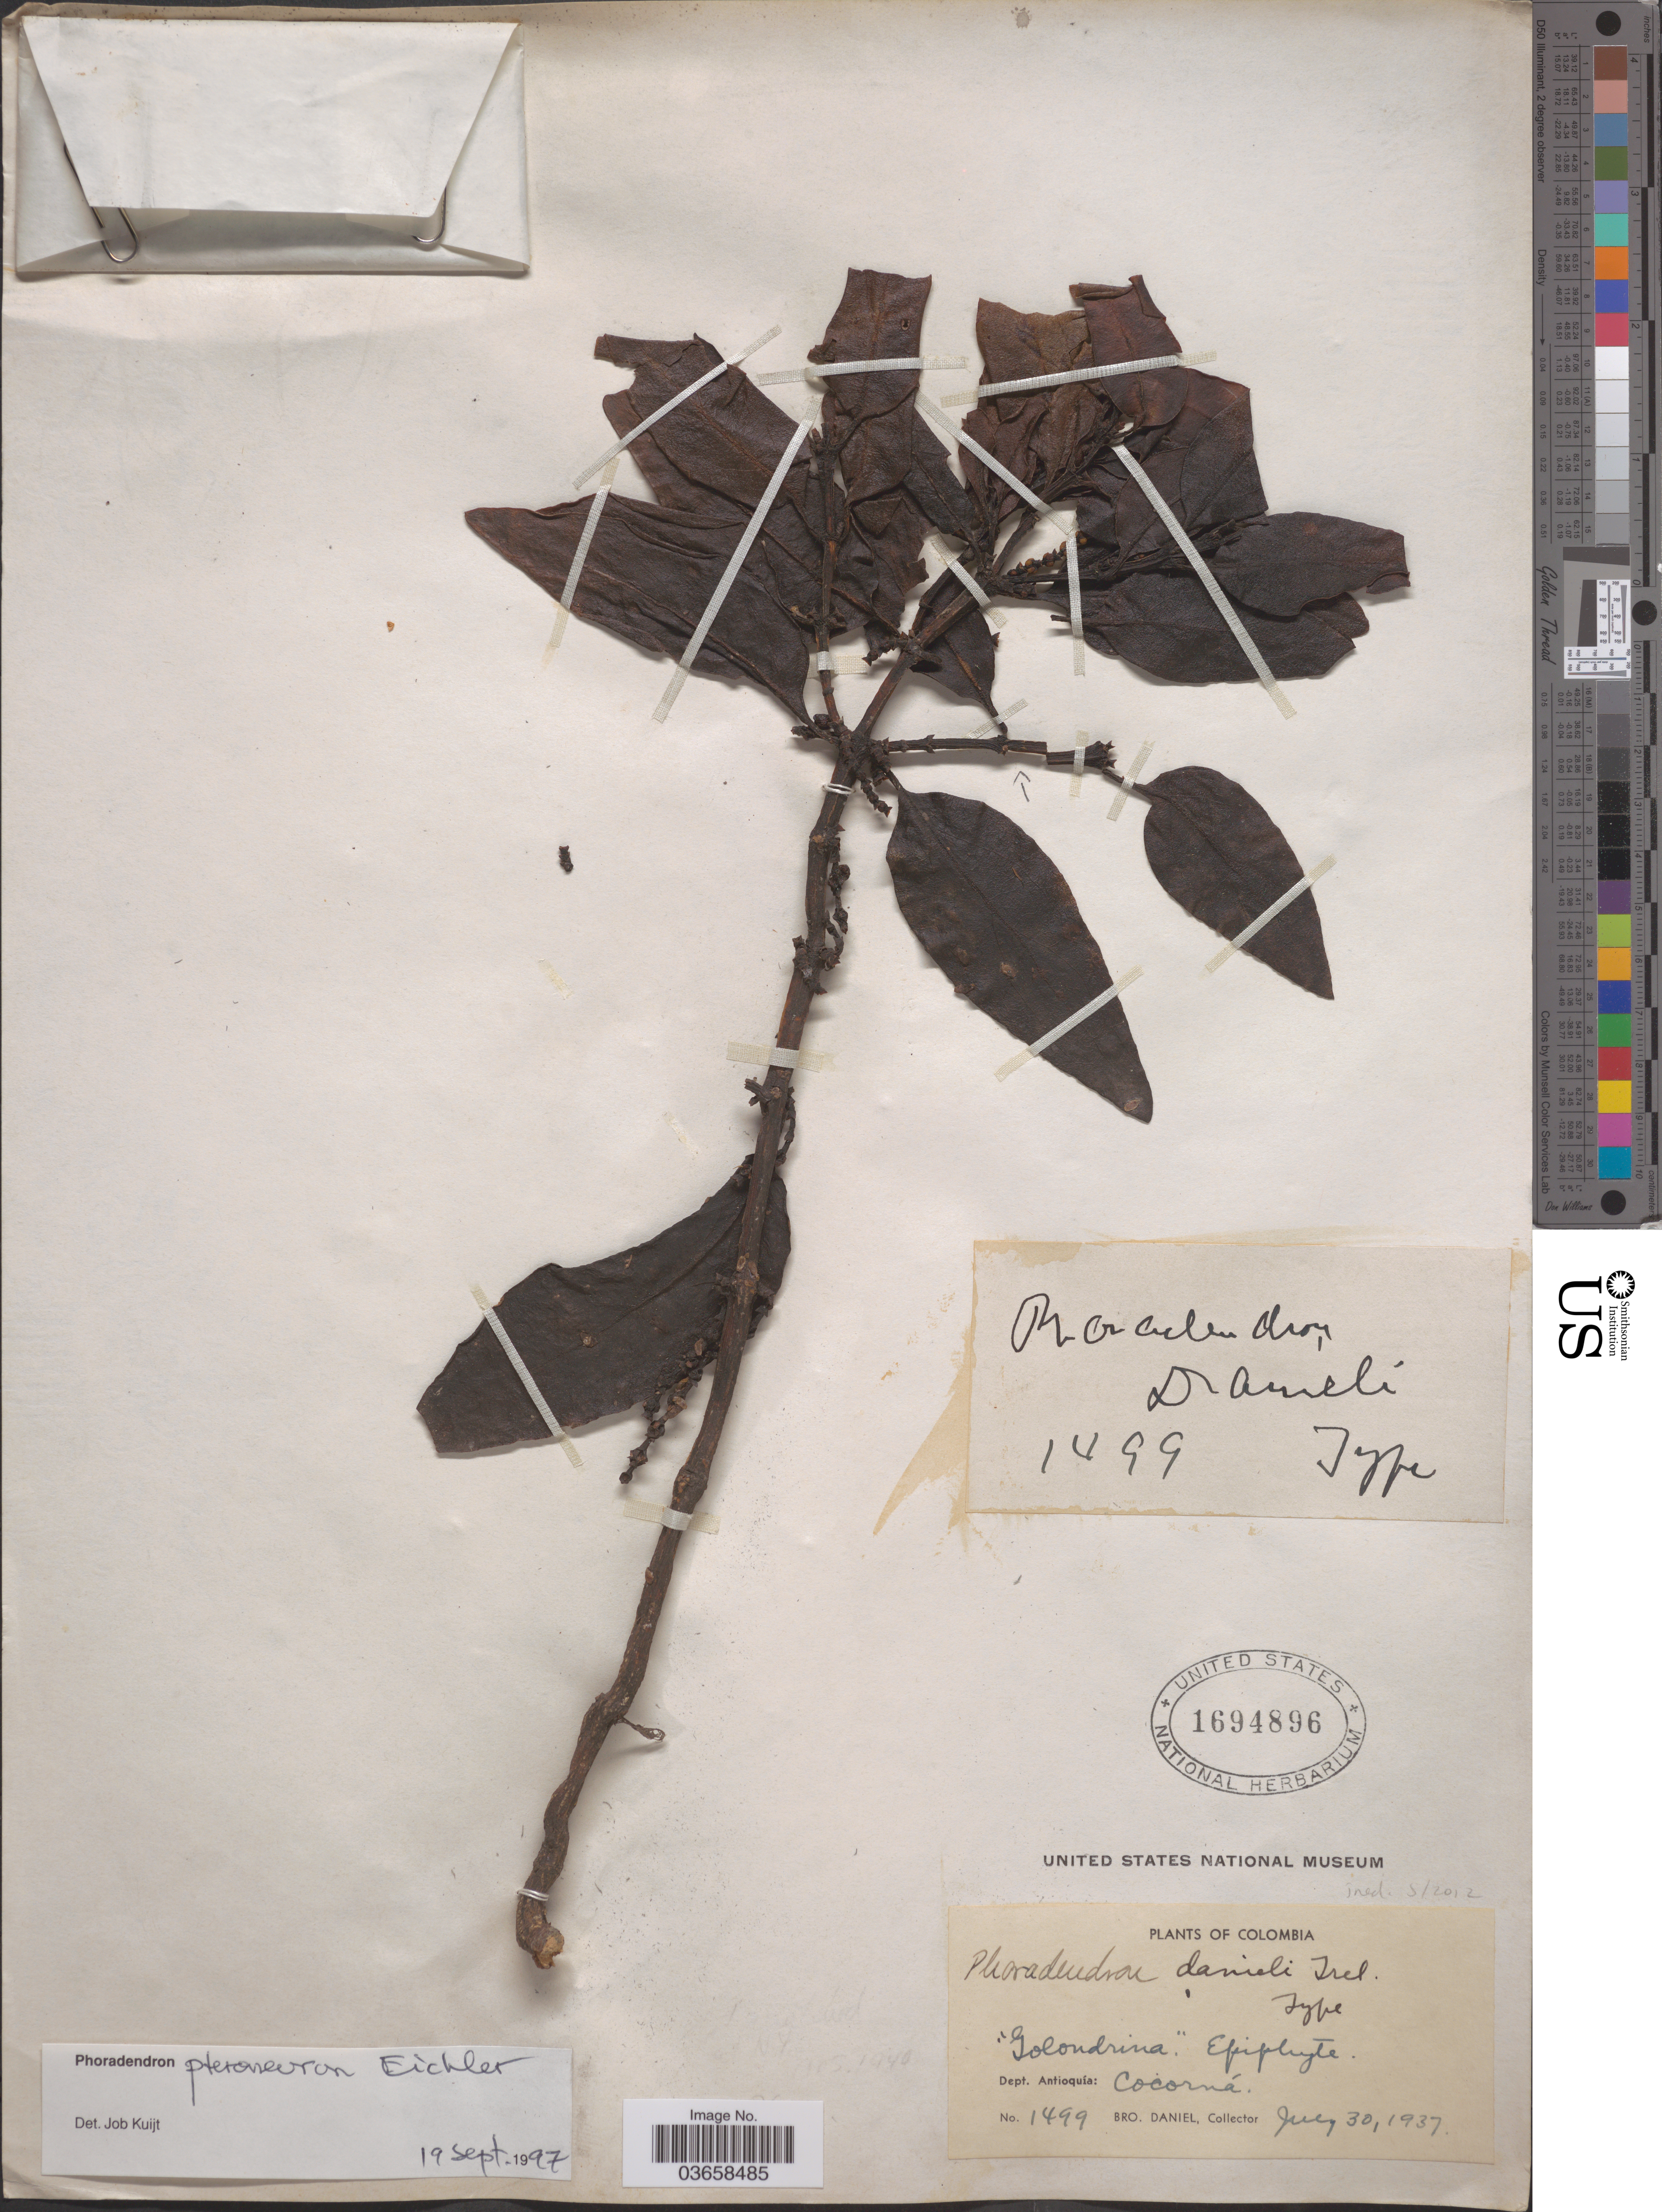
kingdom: Plantae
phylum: Tracheophyta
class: Magnoliopsida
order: Santalales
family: Viscaceae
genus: Phoradendron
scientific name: Phoradendron pteroneuron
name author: Eichler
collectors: Bro. Daniel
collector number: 1499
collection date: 1937-07-30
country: Colombia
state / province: Antioquia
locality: Dept. Antioquía: Cocorná.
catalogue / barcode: US 1694896